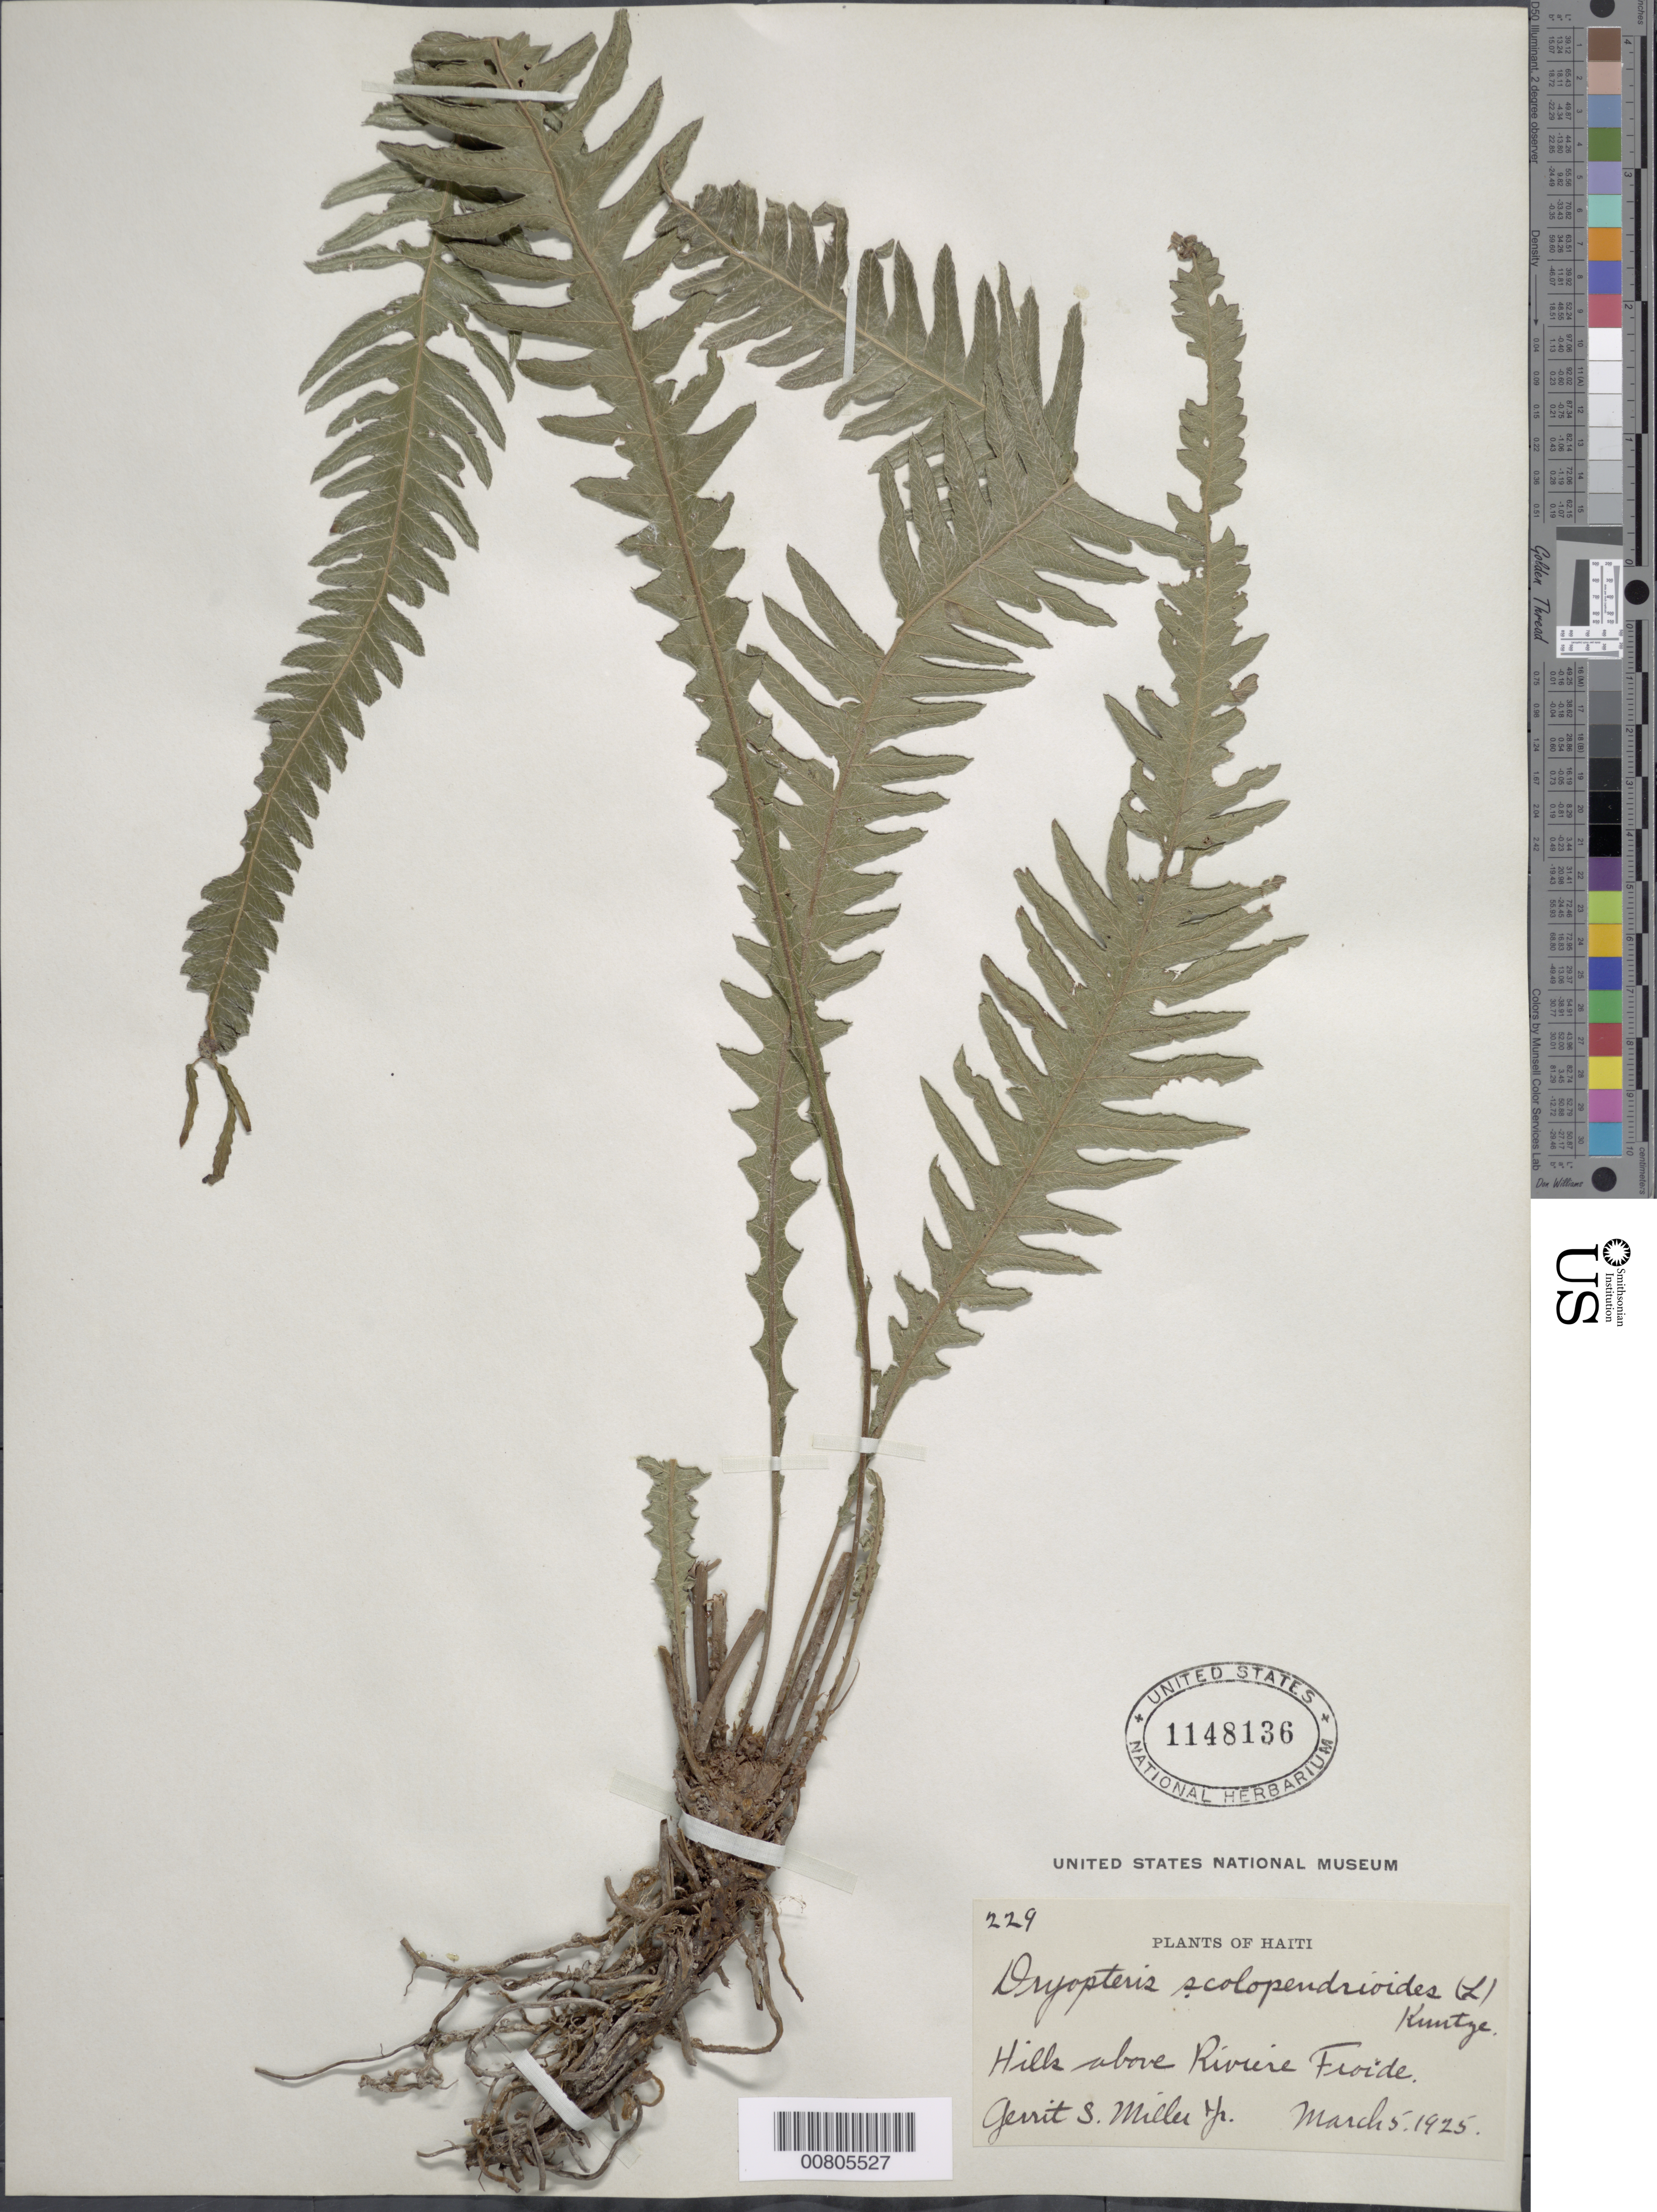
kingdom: Plantae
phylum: Tracheophyta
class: Polypodiopsida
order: Polypodiales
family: Thelypteridaceae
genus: Goniopteris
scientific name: Goniopteris scolopendrioides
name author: (L.) C. Presl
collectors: G. S. Miller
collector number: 229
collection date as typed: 05 Mar 1925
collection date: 1925-03-05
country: Haiti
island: Hispaniola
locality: Riv. Froide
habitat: Hills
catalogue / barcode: US 1148136